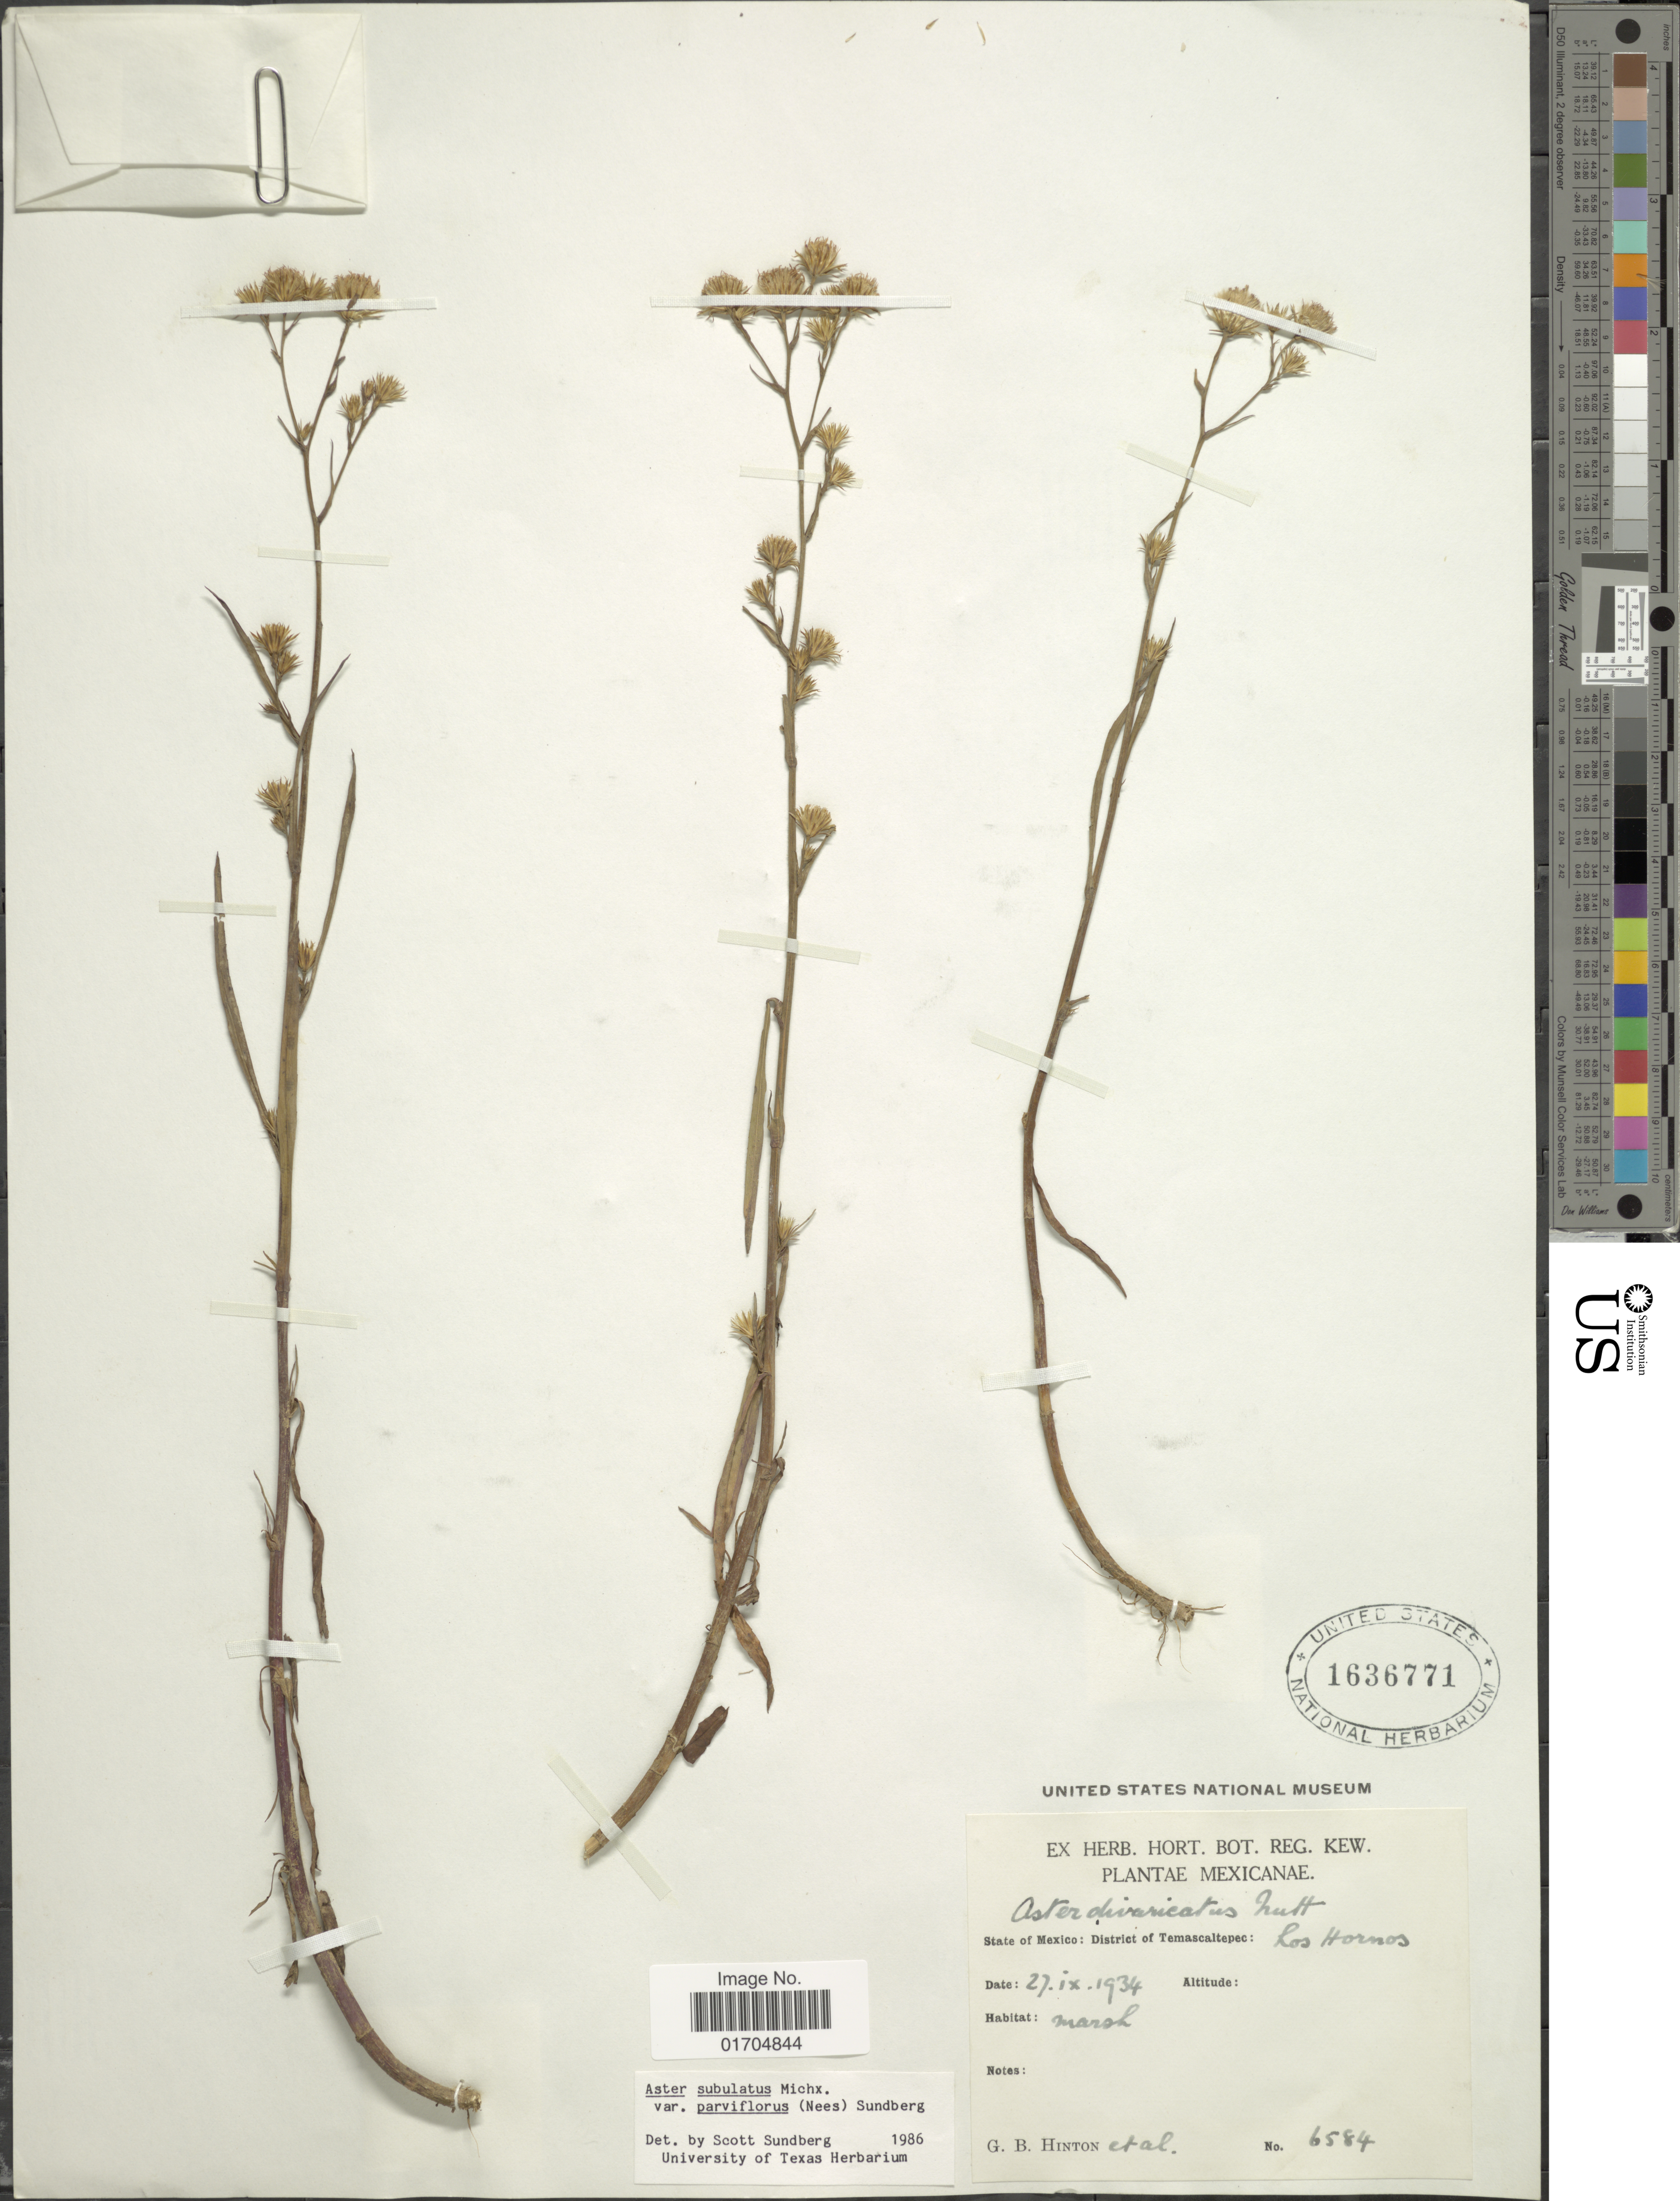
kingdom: Plantae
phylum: Tracheophyta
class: Magnoliopsida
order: Asterales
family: Asteraceae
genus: Symphyotrichum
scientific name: Symphyotrichum subulatum var. parviflorum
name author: (Nees) S.D. Sundb.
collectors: G. B. Hinton & et al.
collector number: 6584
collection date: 1934-09-27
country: Mexico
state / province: México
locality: District of Temascaltepec: Los Hornos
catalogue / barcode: US 1636771